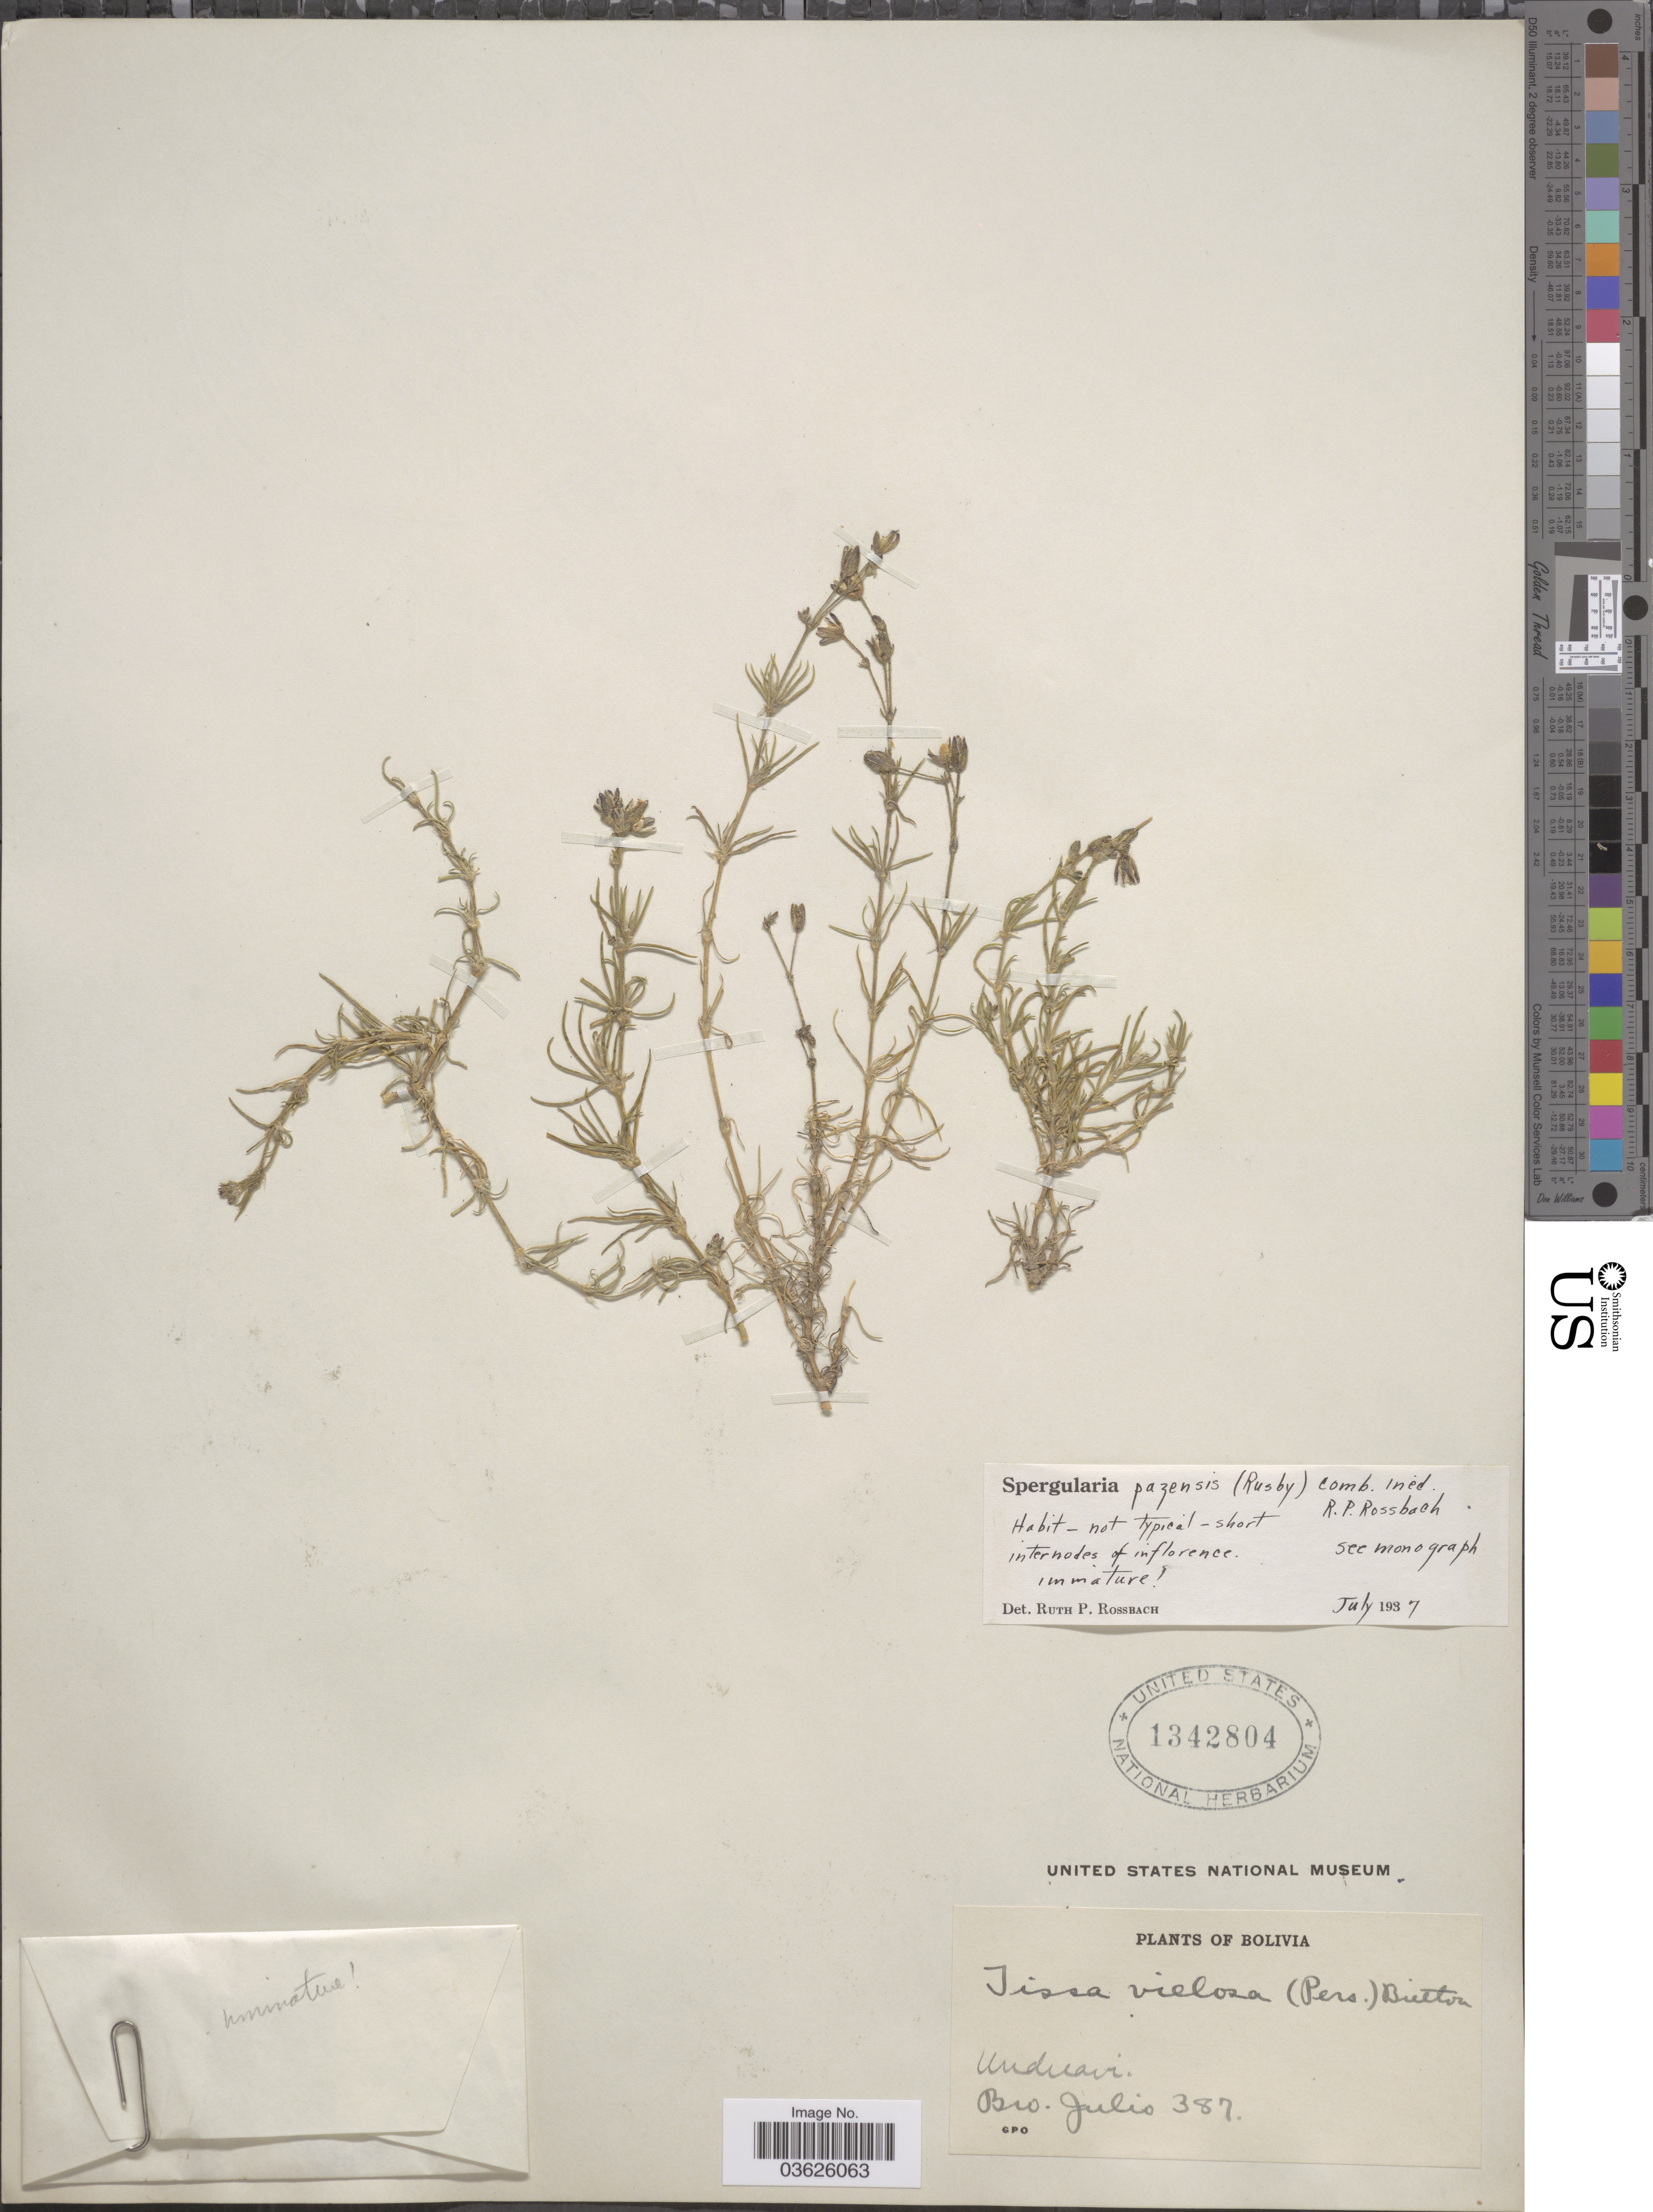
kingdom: Plantae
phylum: Tracheophyta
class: Magnoliopsida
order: Caryophyllales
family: Caryophyllaceae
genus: Spergularia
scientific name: Spergularia pazensis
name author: (Rusby) R. Rossbach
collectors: Bro. Julio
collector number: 387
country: Bolivia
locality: Unduavi.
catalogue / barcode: US 1342804